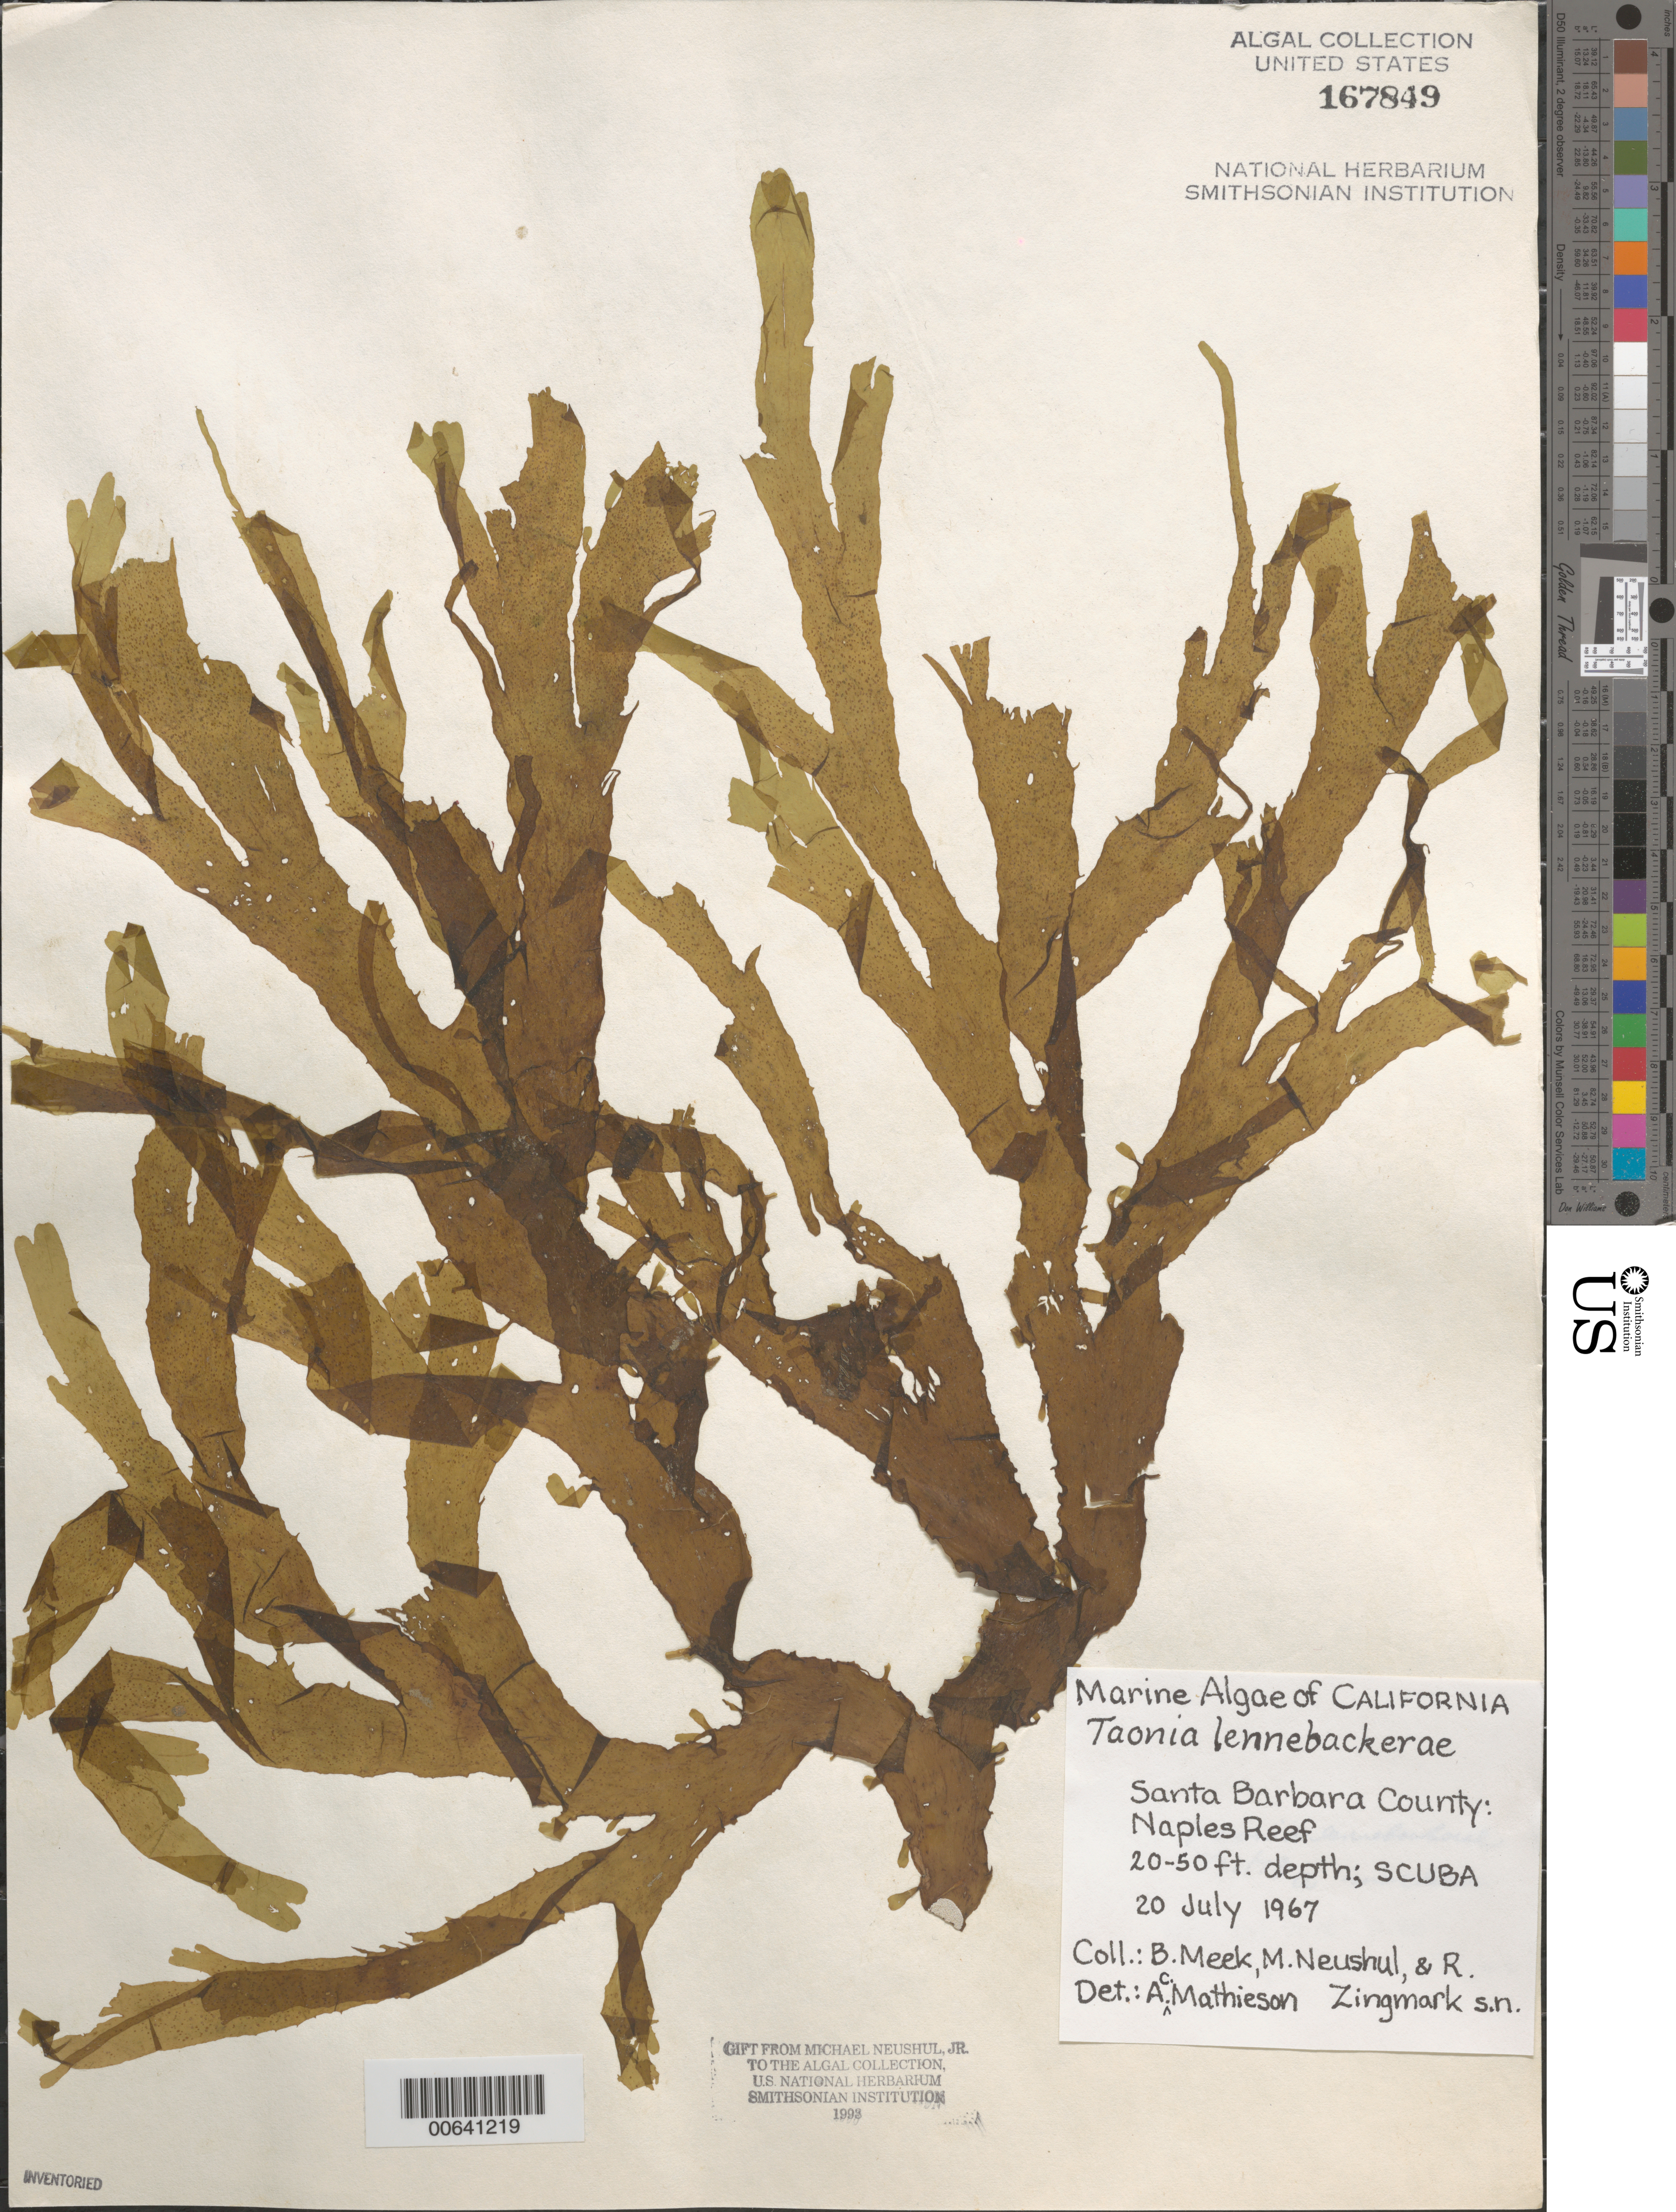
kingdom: Chromista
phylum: Ochrophyta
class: Phaeophyceae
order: Dictyotales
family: Dictyotaceae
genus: Taonia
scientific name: Taonia lennebackerae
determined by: Mathieson, A. C.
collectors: B. Meek, M. Neushul & R. Zingmark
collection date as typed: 20 Jul 1967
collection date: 1967-07-20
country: United States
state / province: California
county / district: Santa Barbara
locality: Naples Reef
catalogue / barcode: US 167849